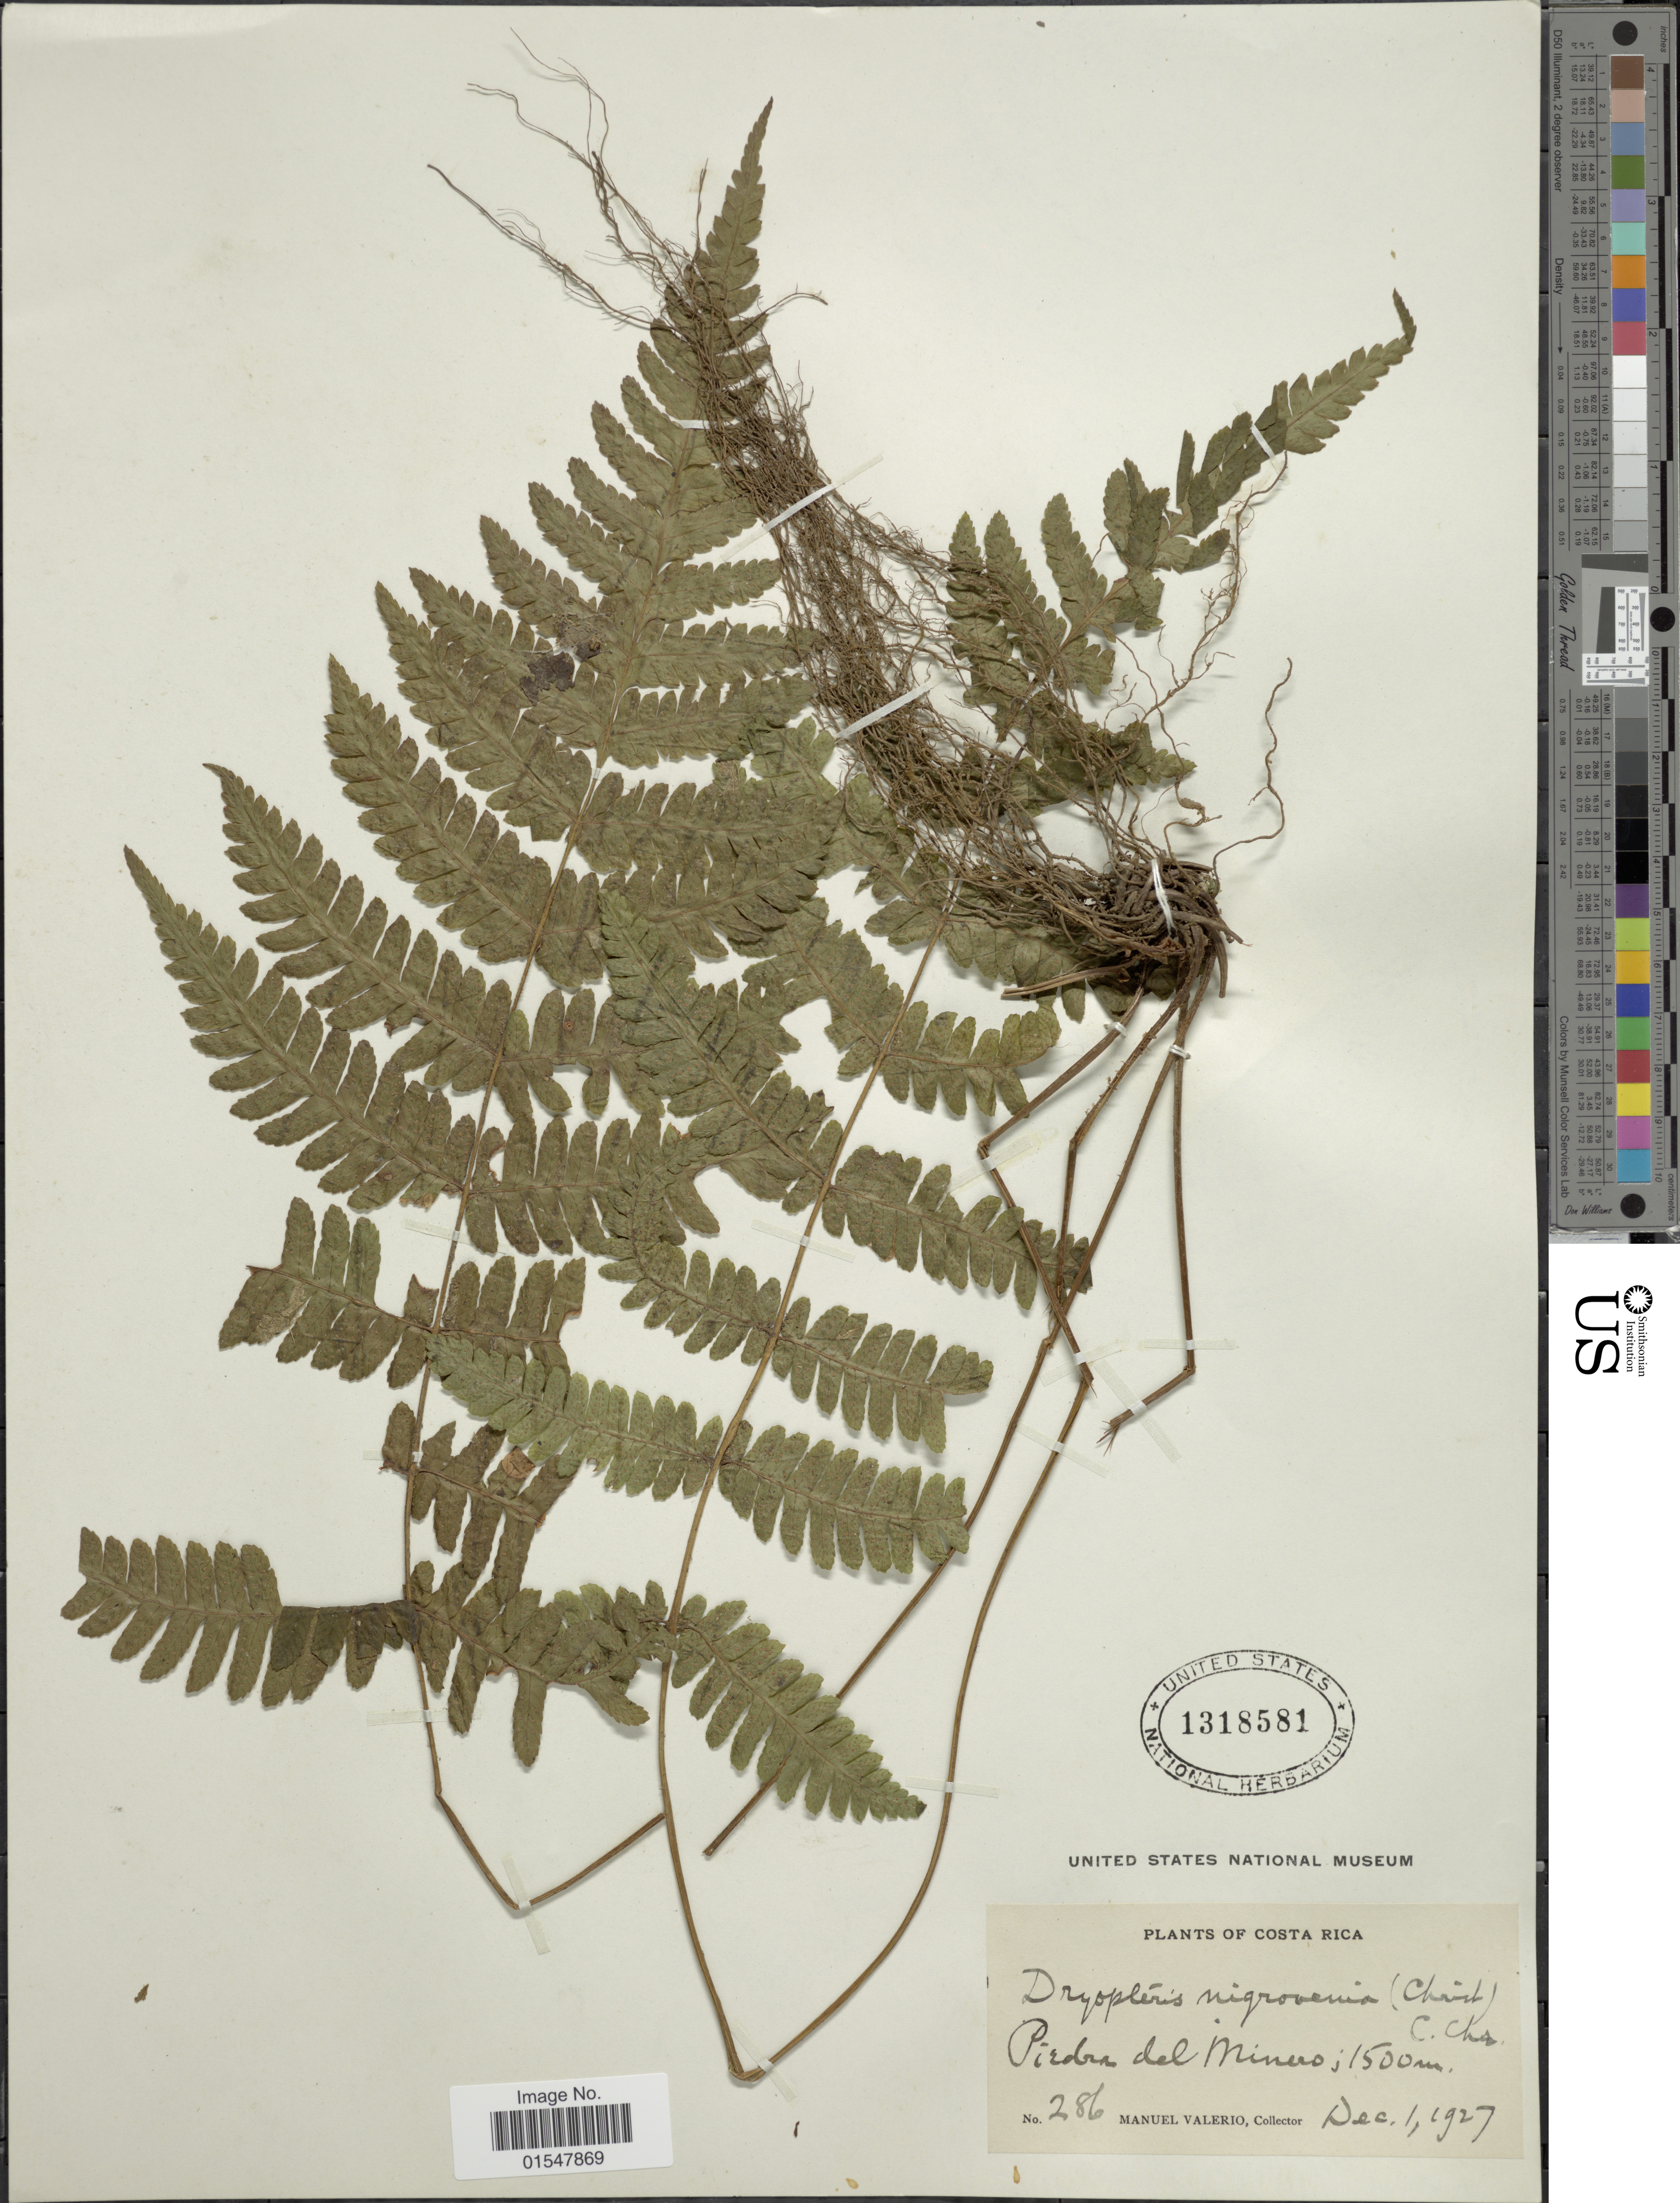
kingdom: Plantae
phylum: Tracheophyta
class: Polypodiopsida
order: Polypodiales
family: Dryopteridaceae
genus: Ctenitis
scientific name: Ctenitis nigrovenia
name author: (Christ) Copel.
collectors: M. Valerio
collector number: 286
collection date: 1927-12-01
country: Costa Rica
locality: Piedra del Minero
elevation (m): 1500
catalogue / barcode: US 1318581